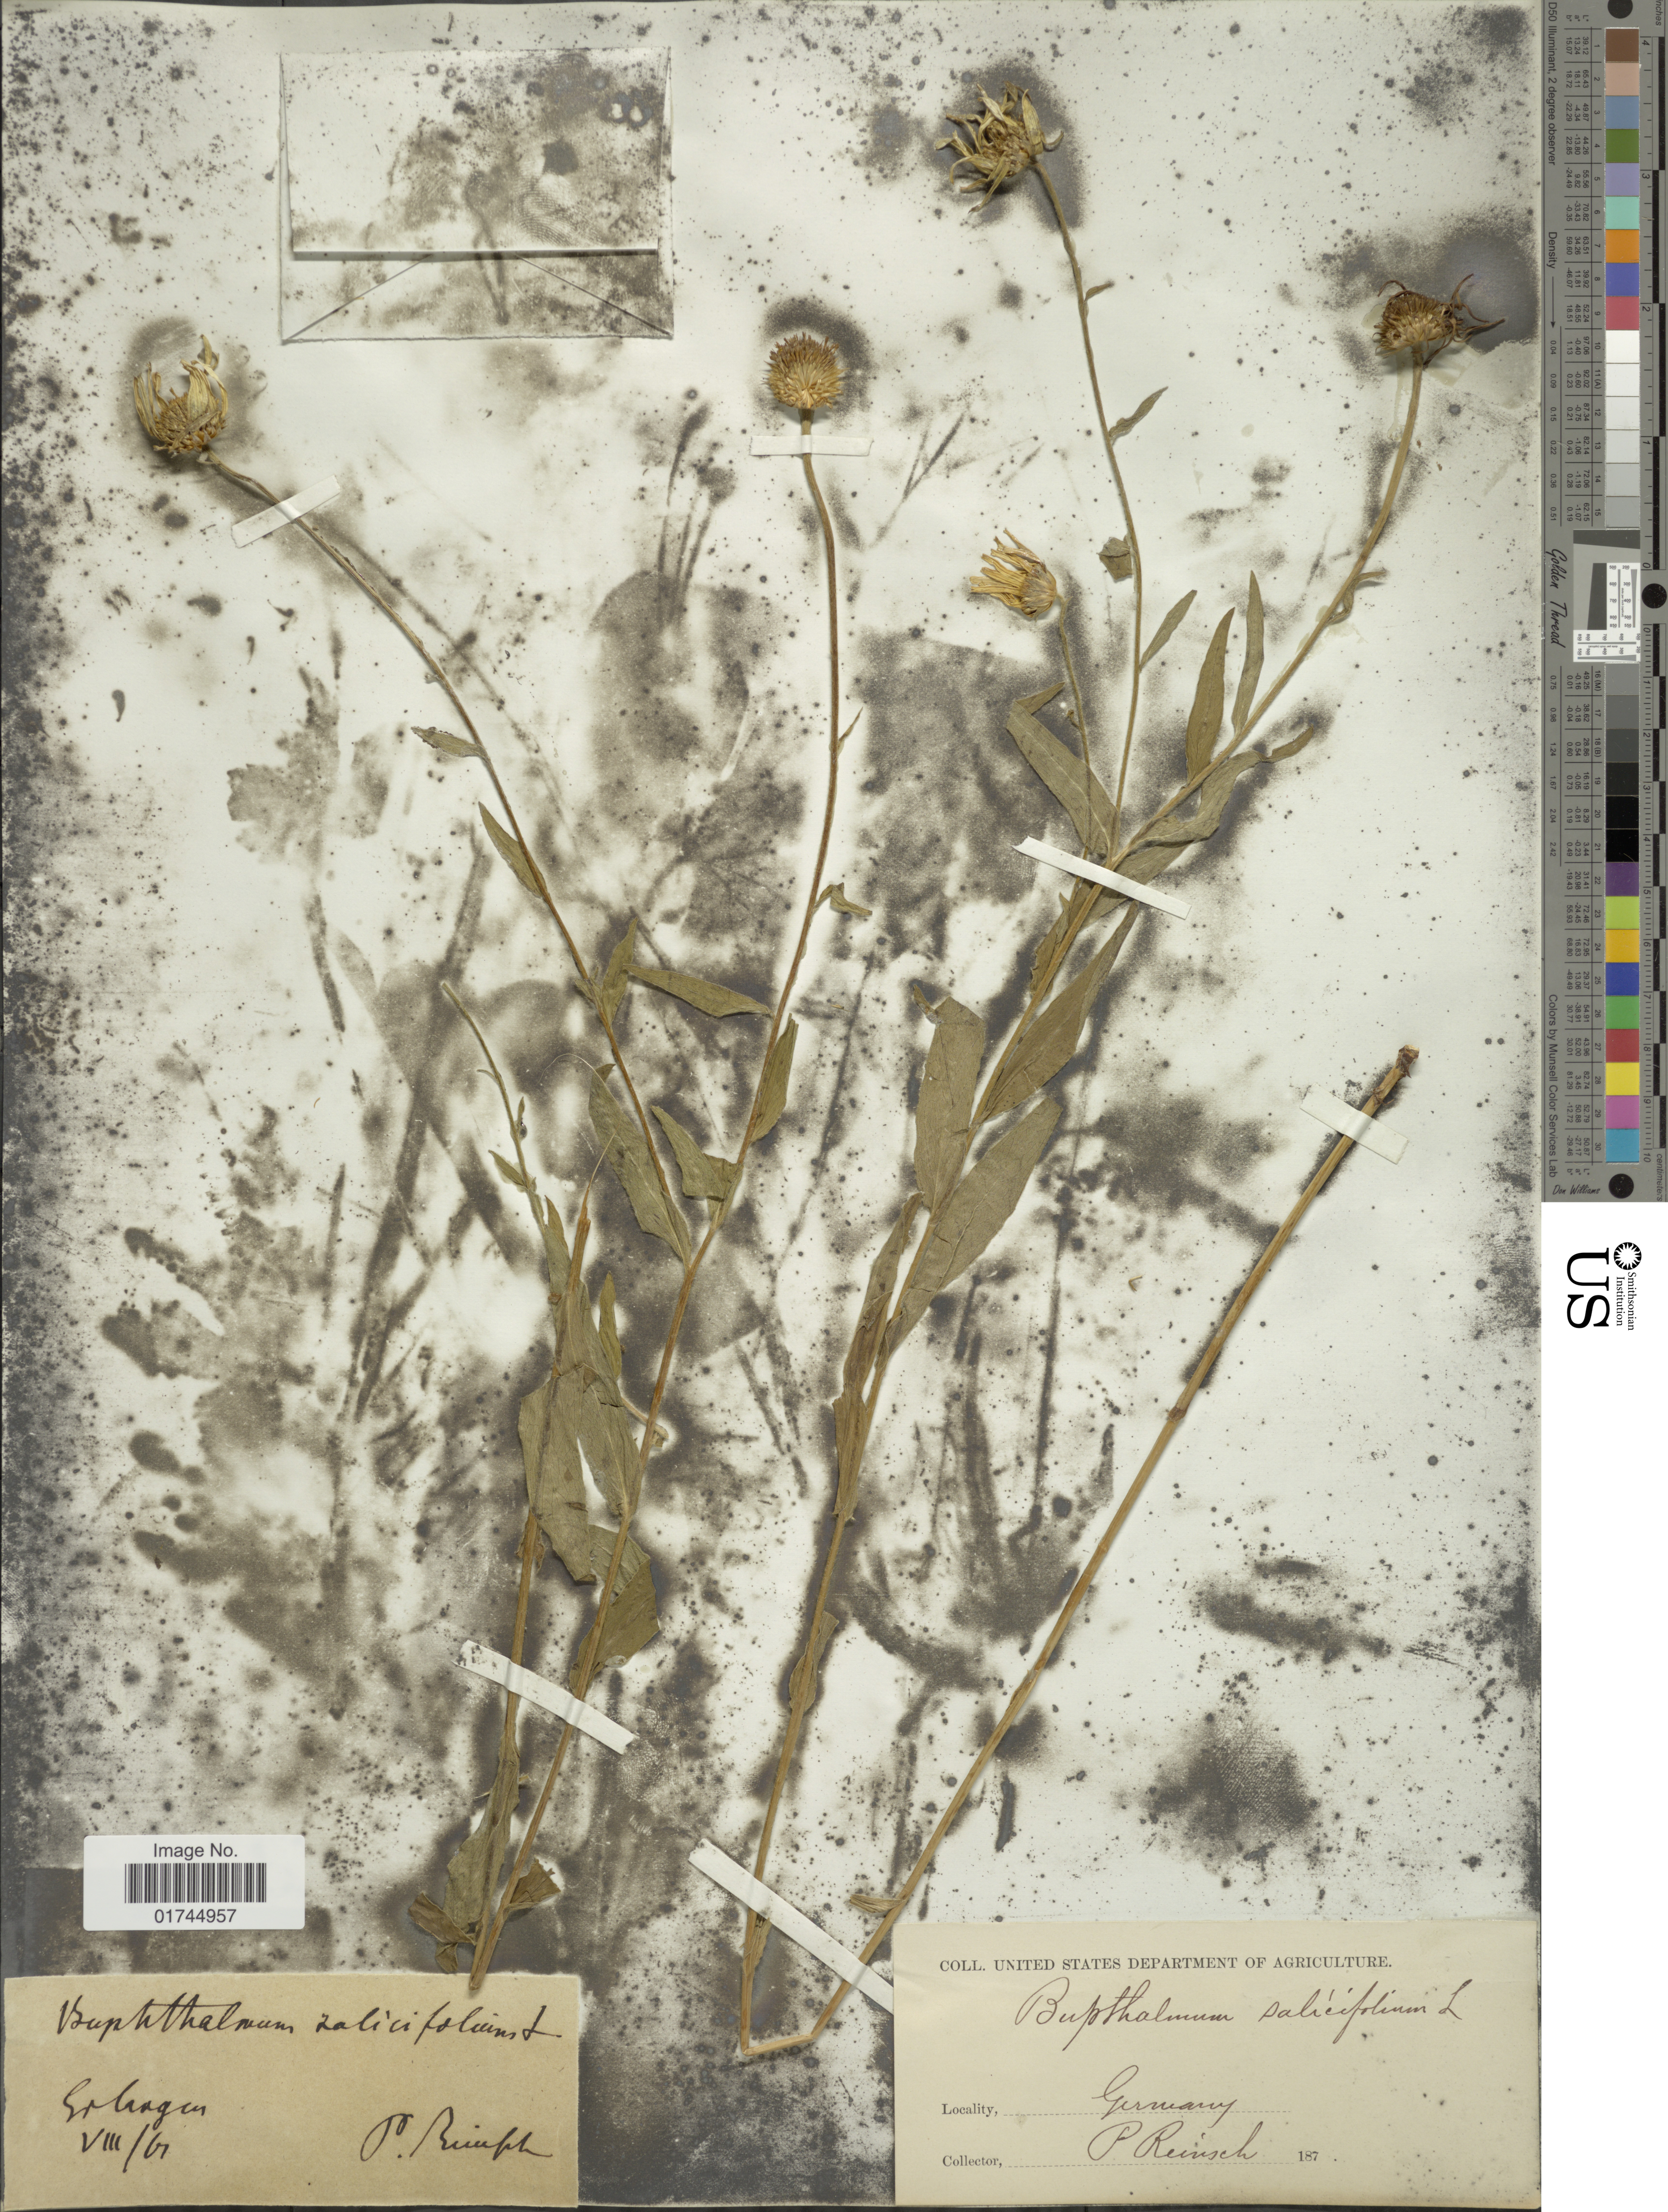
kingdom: Plantae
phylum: Tracheophyta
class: Magnoliopsida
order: Asterales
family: Asteraceae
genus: Buphthalmum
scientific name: Buphthalmum salicifolium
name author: L.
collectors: P. Runsch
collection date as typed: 187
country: Germany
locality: Gerlanger. [interpreted]